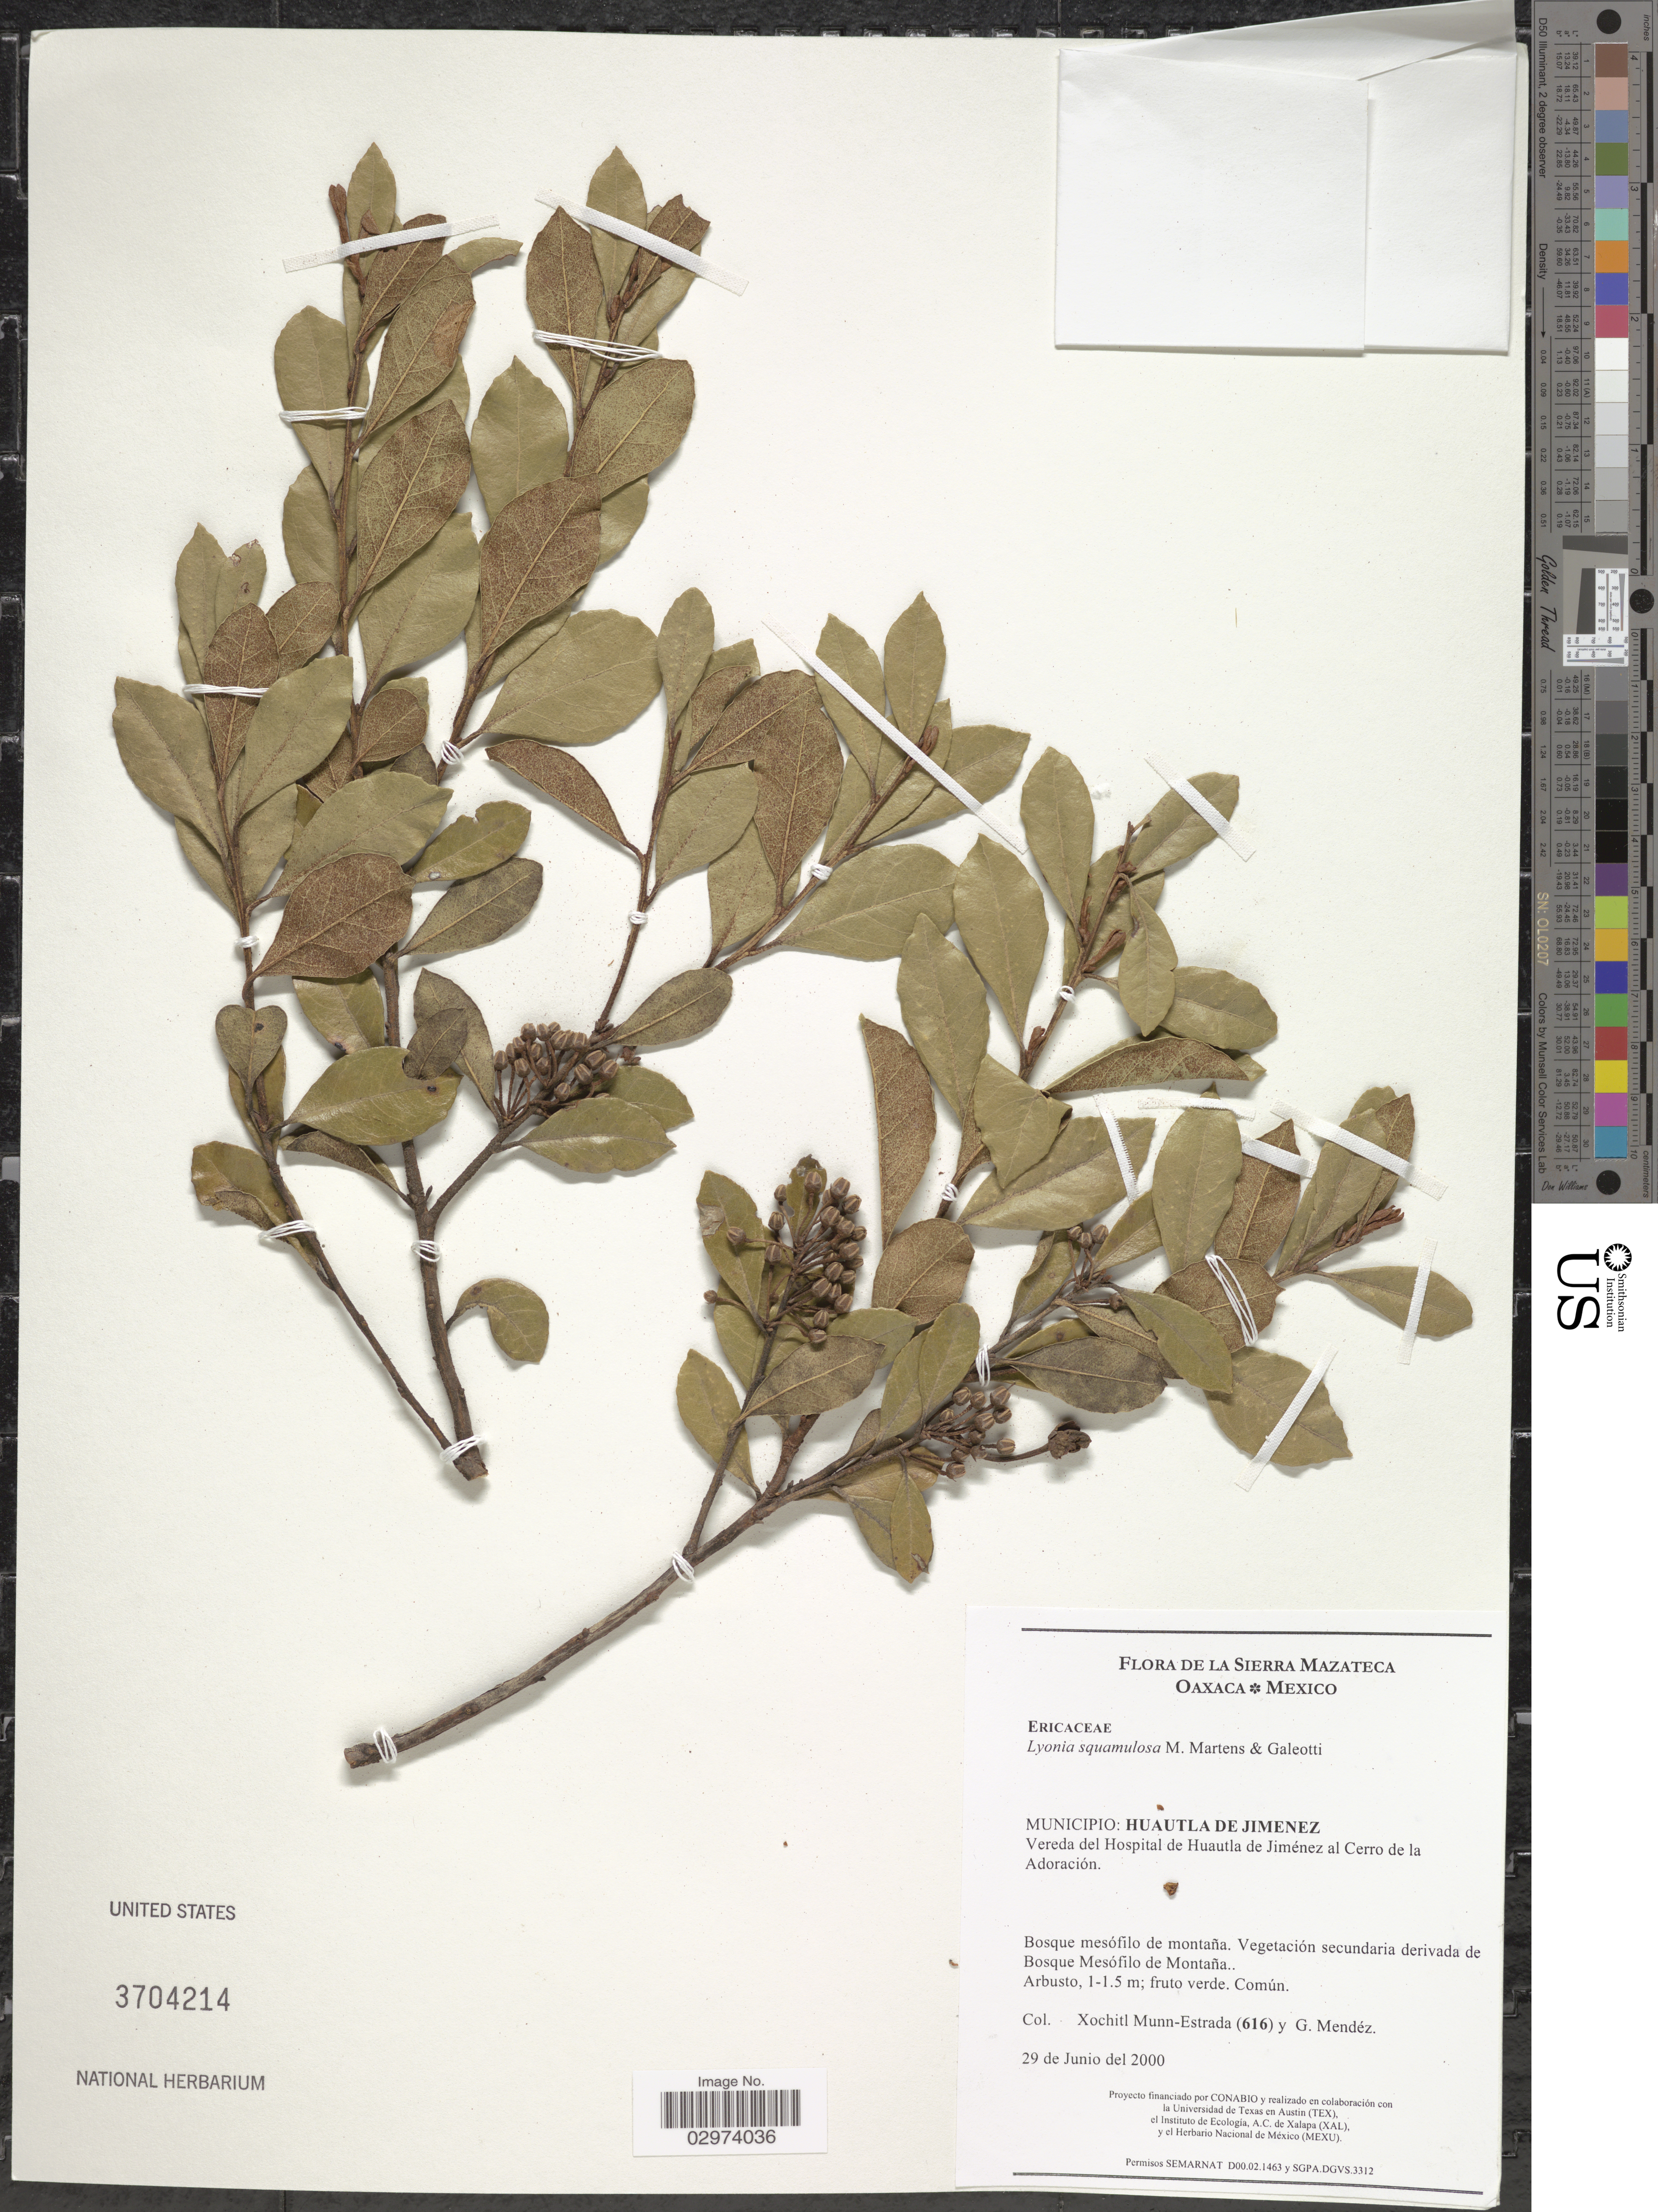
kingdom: Plantae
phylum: Tracheophyta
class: Magnoliopsida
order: Ericales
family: Ericaceae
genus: Lyonia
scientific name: Lyonia squamulosa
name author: M. Martens & Galeotti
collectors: X. Munn-Estrada & G. Méndez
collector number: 616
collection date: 2000-06-29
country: Mexico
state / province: Oaxaca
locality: Sierra Mazateca. Municipio: Huautla de Jimenez. Vereda del Hospital de Huautla de Jiménez al Cerro de la Adoración.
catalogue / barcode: US 3704214